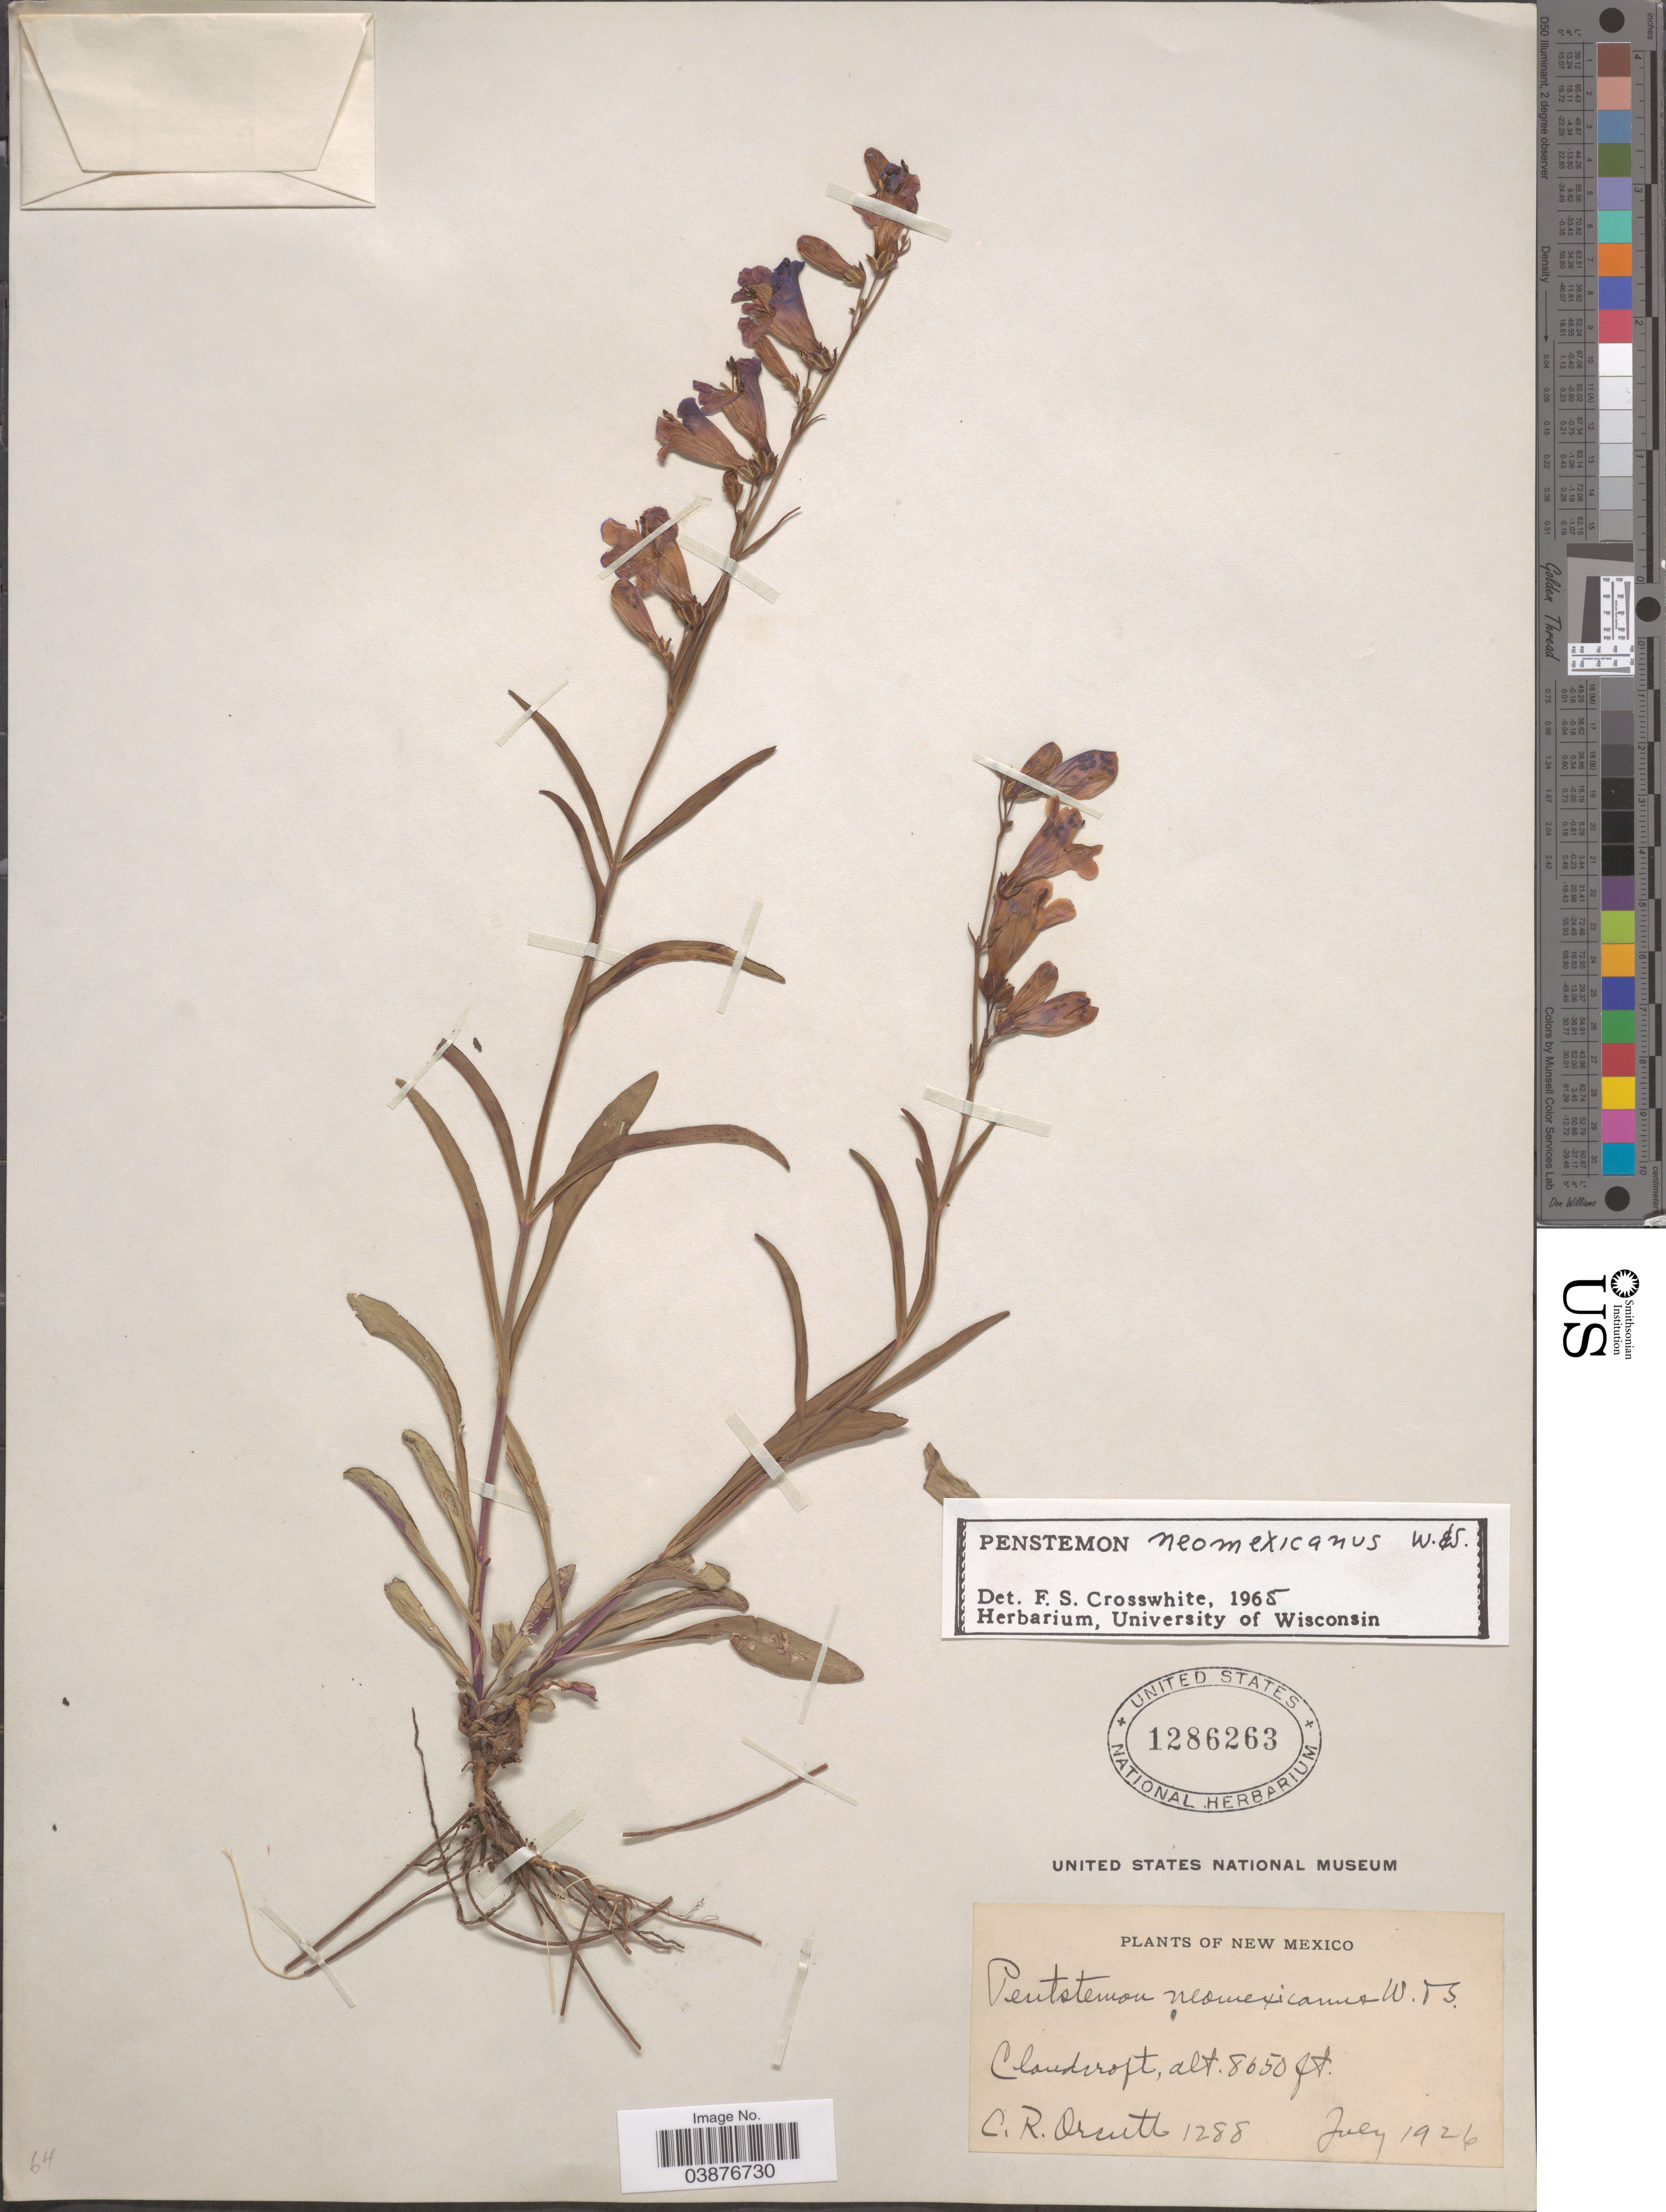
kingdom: Plantae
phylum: Tracheophyta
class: Magnoliopsida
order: Lamiales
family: Plantaginaceae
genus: Penstemon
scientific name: Penstemon neomexicanus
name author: Wooton & Standl.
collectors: C. R. Orcutt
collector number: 1288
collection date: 1926-07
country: United States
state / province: New Mexico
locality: Cloudcroft.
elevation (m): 2637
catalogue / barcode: US 1286263